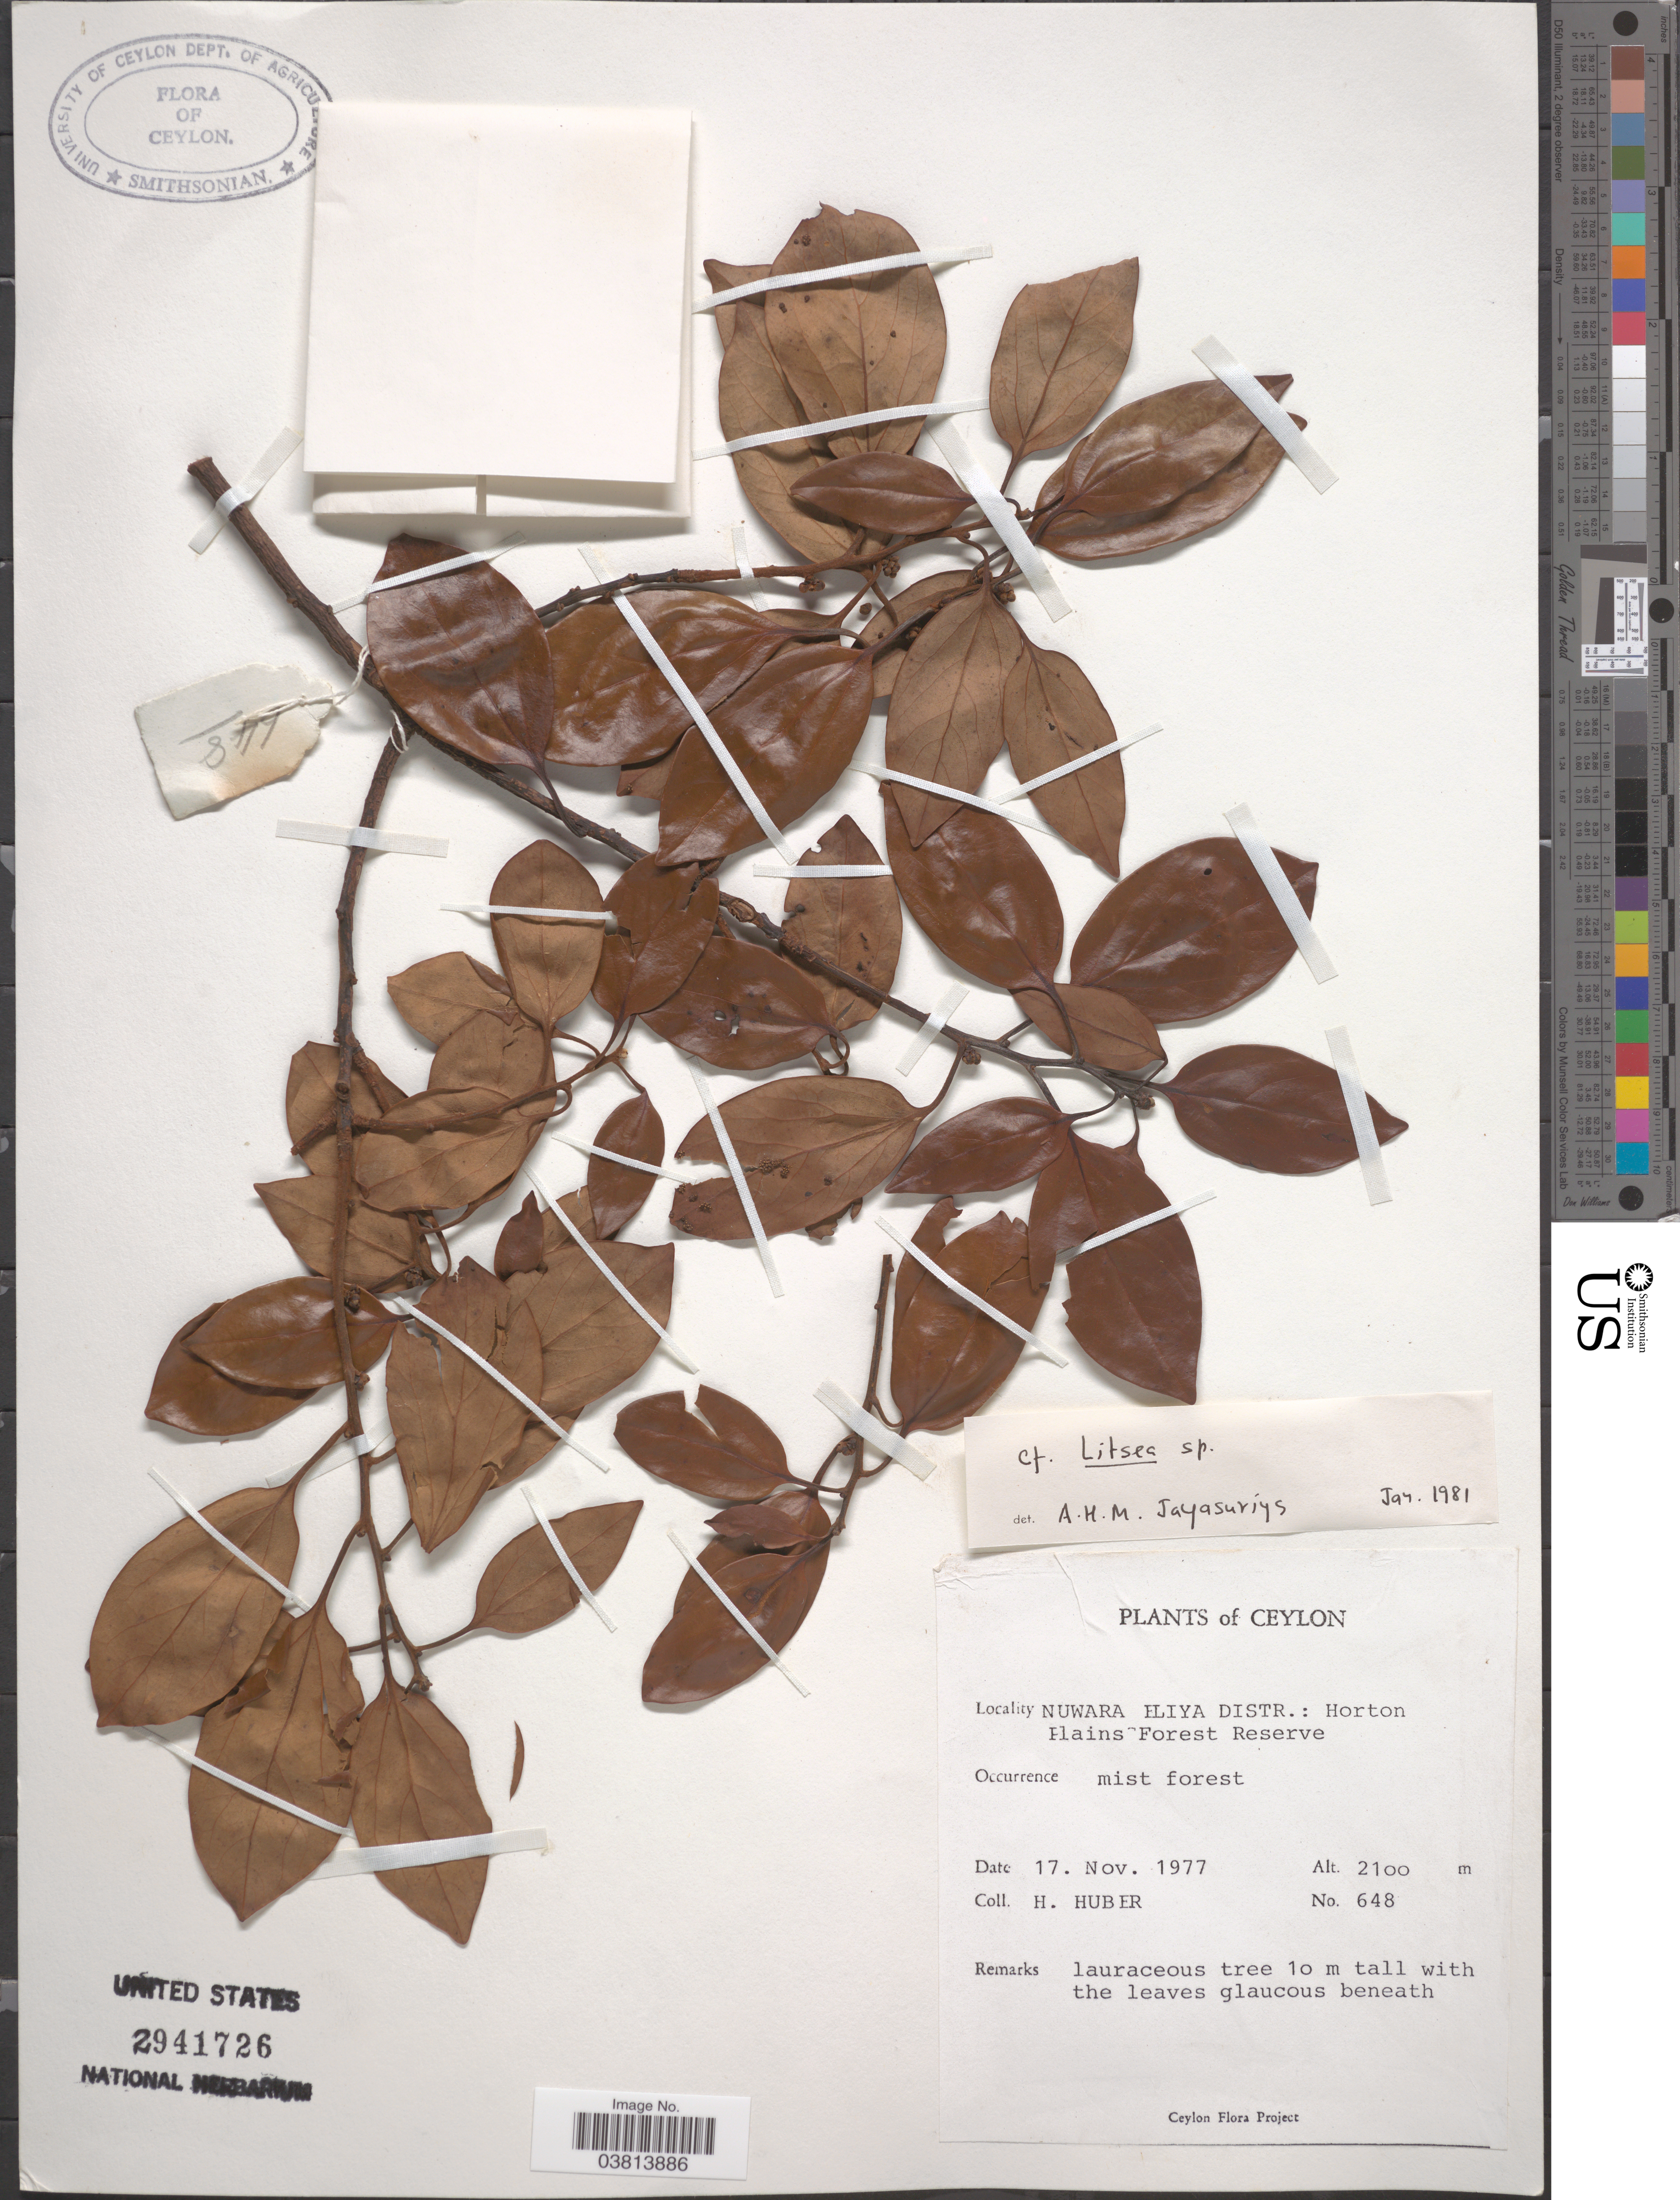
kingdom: Plantae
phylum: Tracheophyta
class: Magnoliopsida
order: Laurales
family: Lauraceae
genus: Litsea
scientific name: Litsea sp.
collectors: H. Huber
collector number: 648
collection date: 1977-11-17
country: Sri Lanka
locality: Ceylon. Nuwara Eliya Distr.: Horton Plains Forest Reserve.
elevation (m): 2100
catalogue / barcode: US 2941726